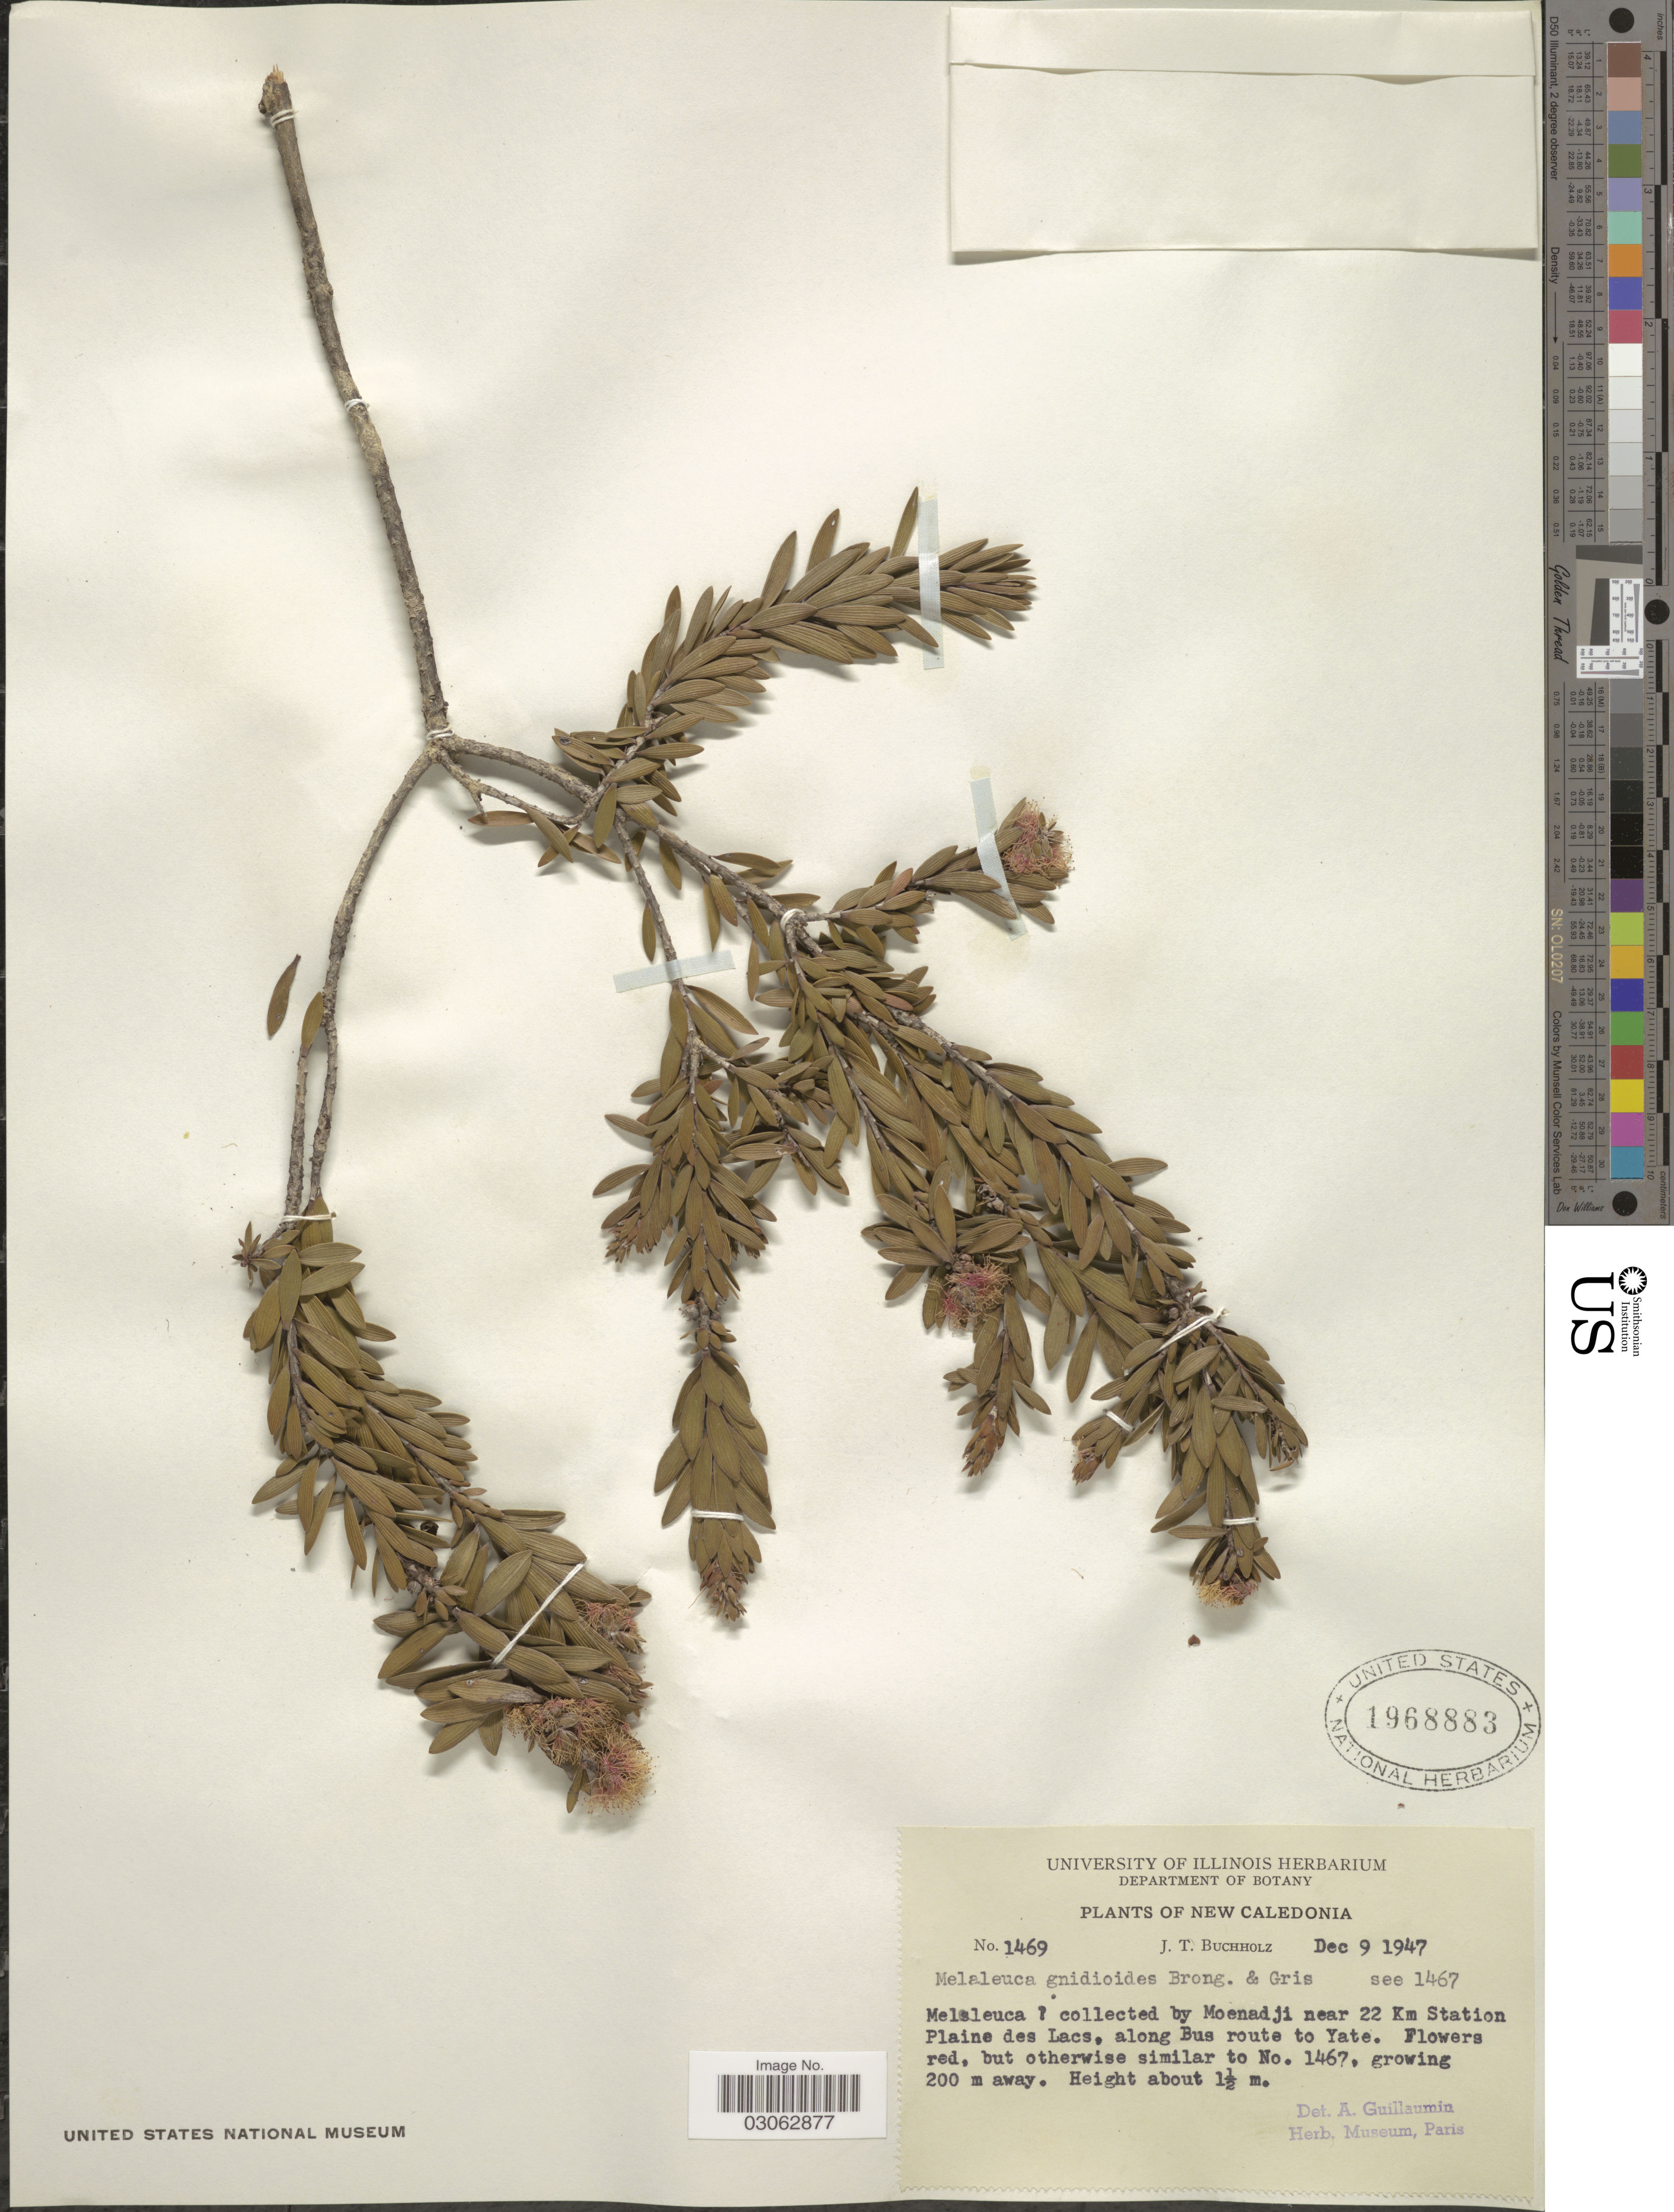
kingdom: Plantae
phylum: Tracheophyta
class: Magnoliopsida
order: Myrtales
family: Myrtaceae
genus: Melaleuca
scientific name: Melaleuca gnidioides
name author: Brongn. & Gris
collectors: J. T. Buchholz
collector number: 1469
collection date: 1947-12-09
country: New Caledonia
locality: Moenadji near 22 Km Station Plaine des Lacs, along Bus route to Yate.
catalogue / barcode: US 1968883